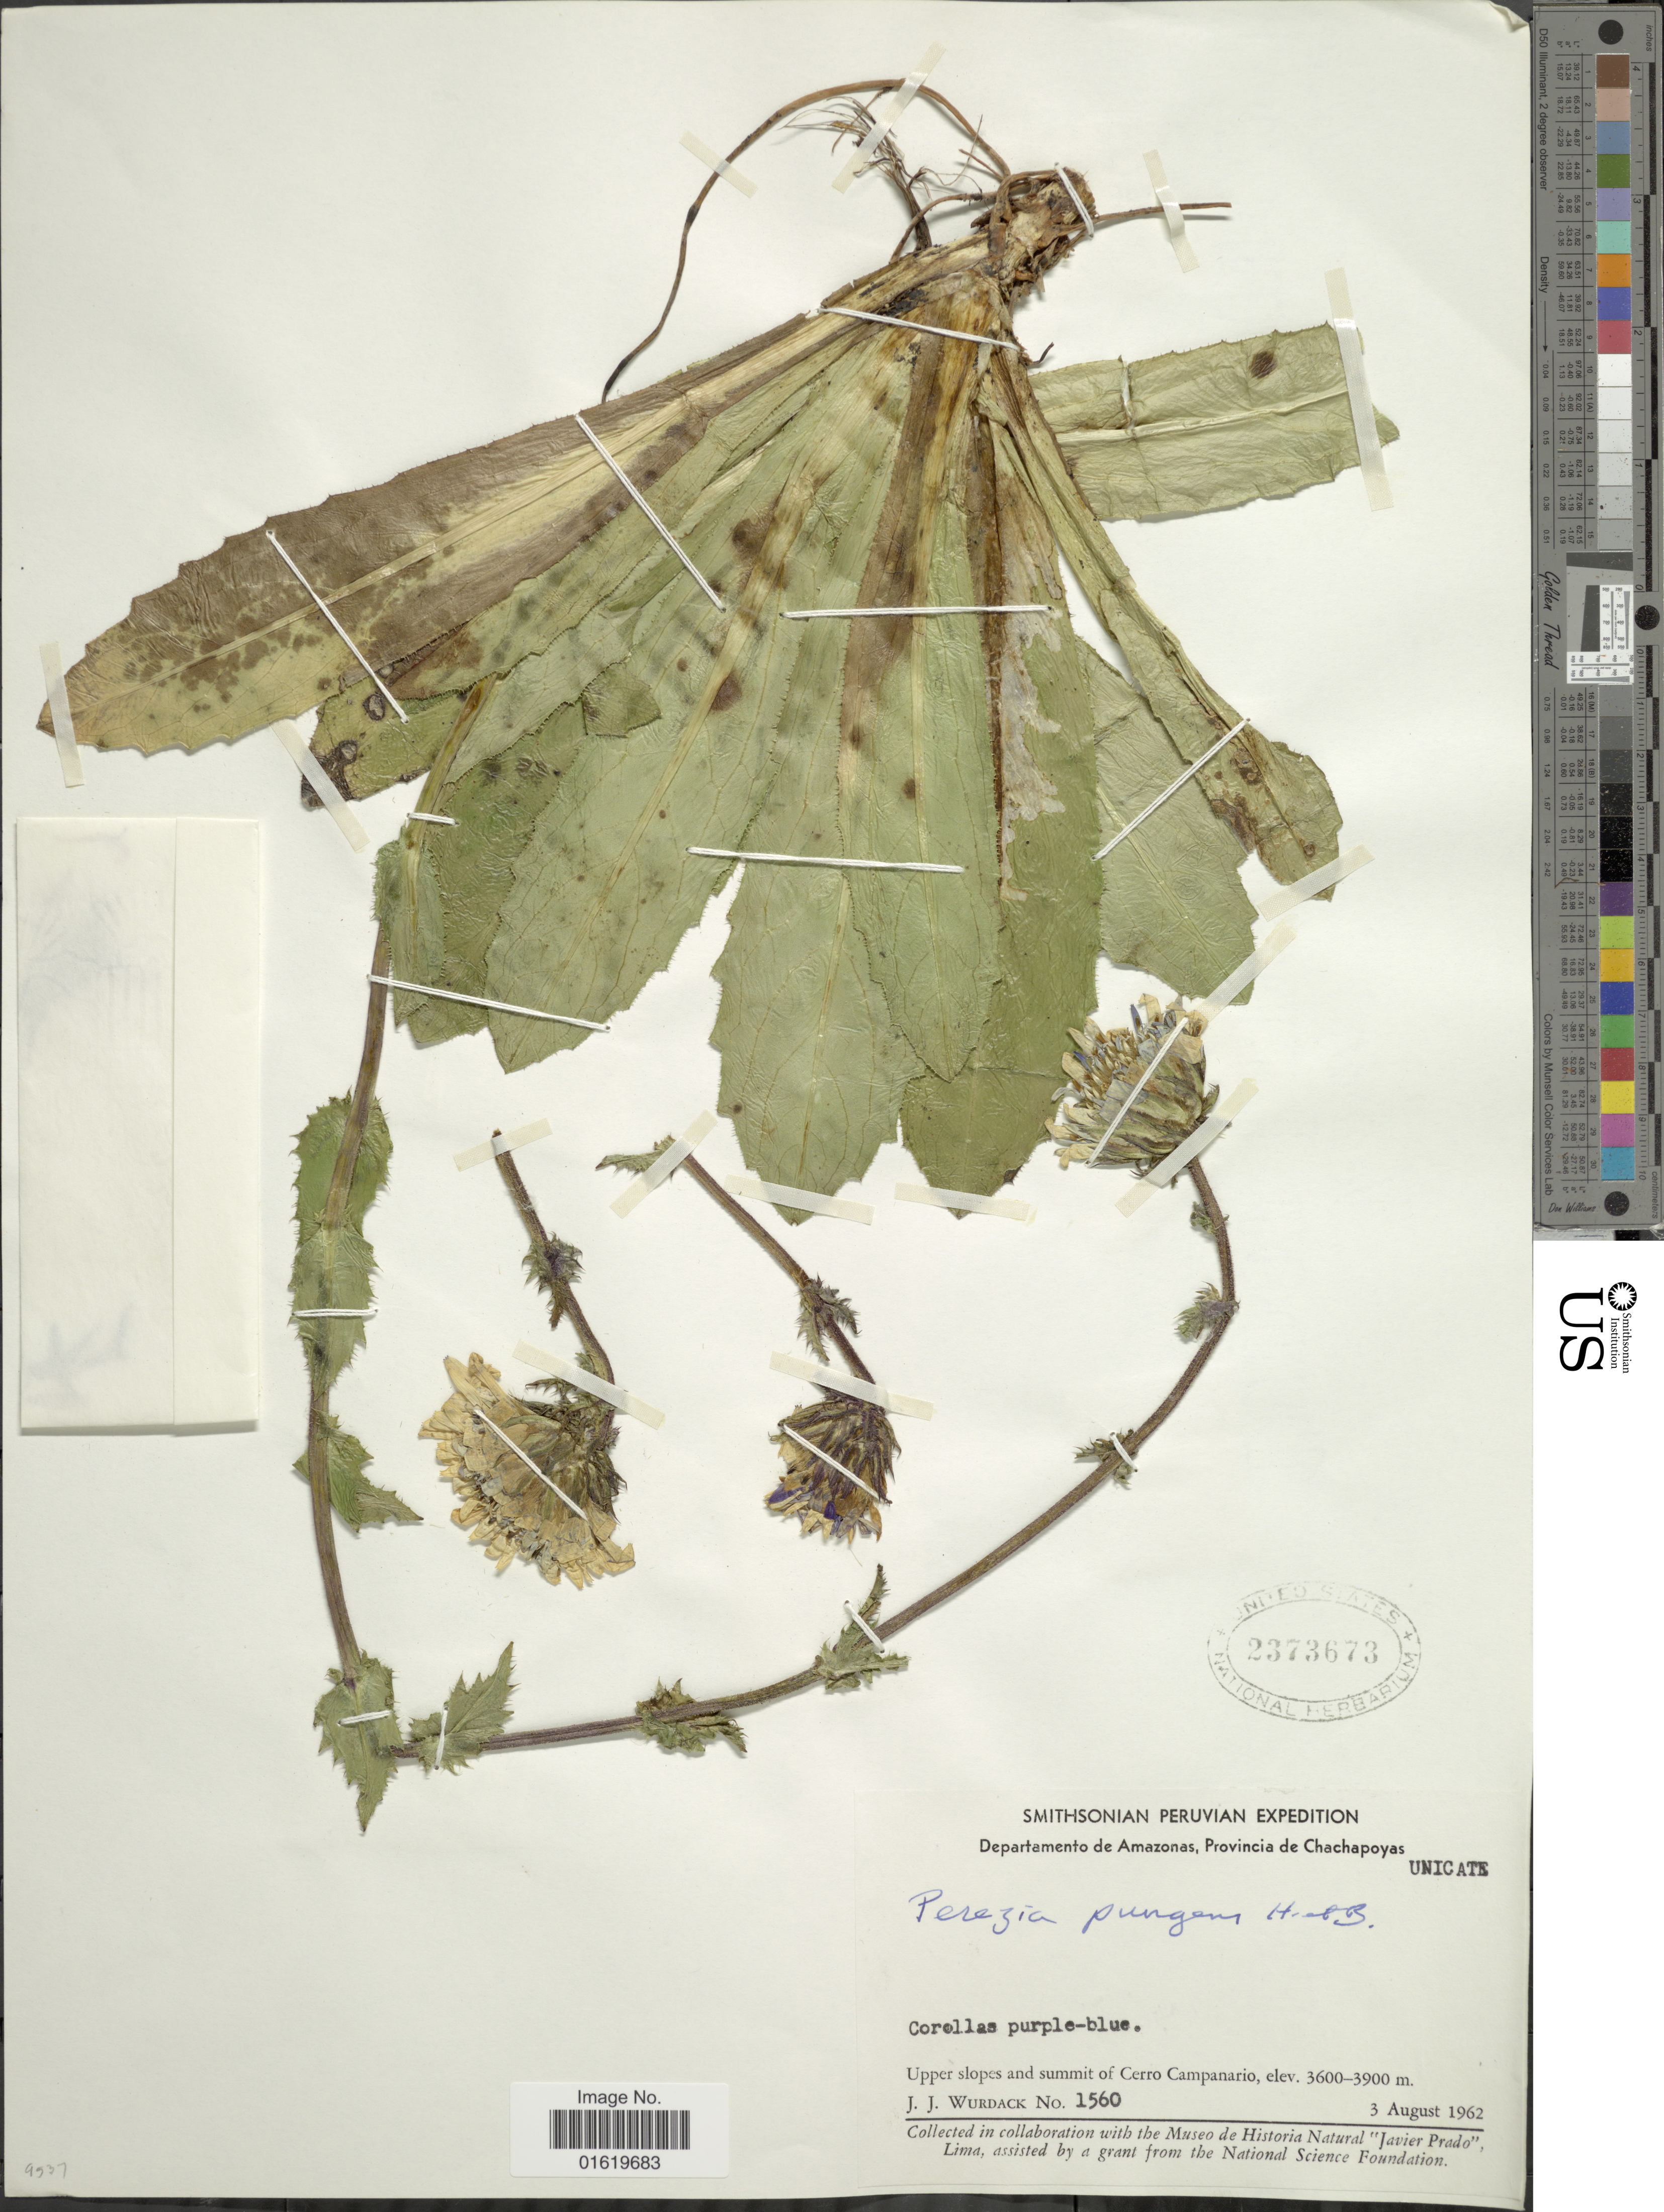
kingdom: Plantae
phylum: Tracheophyta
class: Magnoliopsida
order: Asterales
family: Asteraceae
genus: Perezia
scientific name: Perezia pungens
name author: (Humb. & Bonpl.) Less.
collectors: J. J. Wurdack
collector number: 1560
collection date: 1962-08-03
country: Peru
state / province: Amazonas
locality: Departamento de Amazonas, Provincia de Chachapoyas. Upper slopes and summit of Cerro Campanario.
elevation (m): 3600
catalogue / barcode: US 2373673